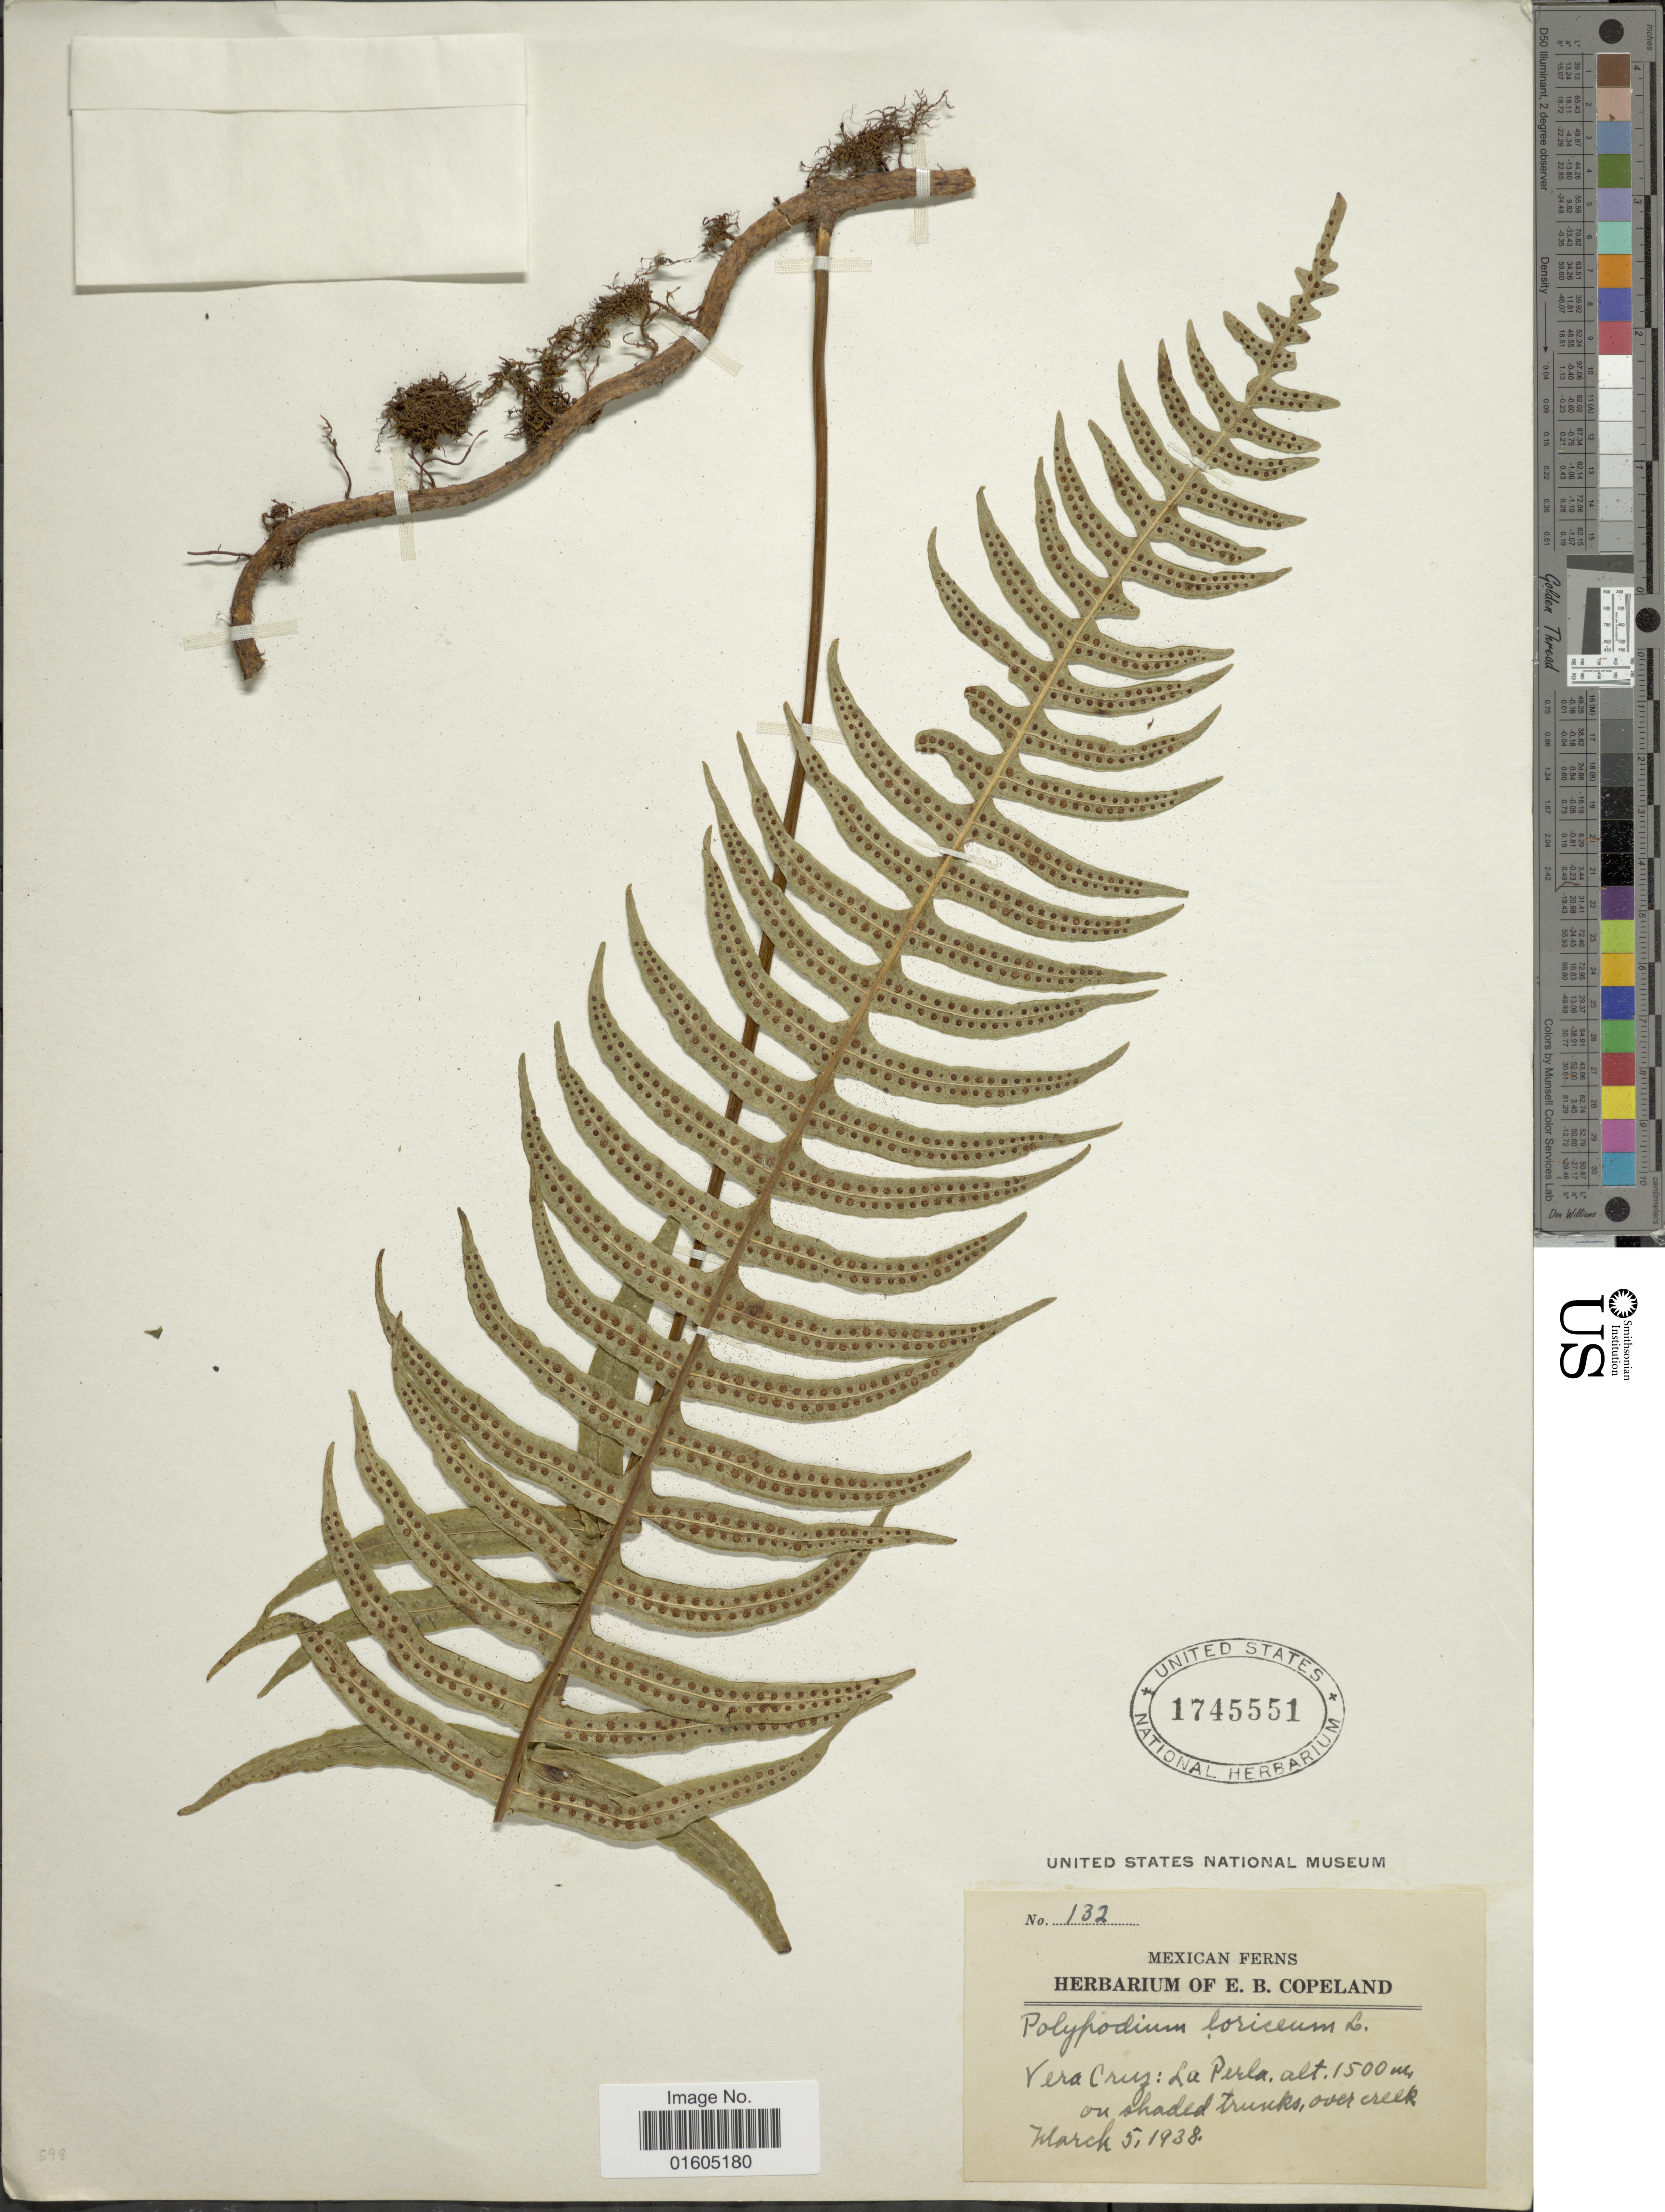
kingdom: Plantae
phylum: Tracheophyta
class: Polypodiopsida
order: Polypodiales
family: Polypodiaceae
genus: Serpocaulon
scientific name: Serpocaulon loriceum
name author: (L.) A.R. Sm.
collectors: E. B. Copeland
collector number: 132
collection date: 1938-03-05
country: Mexico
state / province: Veracruz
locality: Mexican. Vera Cruz: La Perla. on shaded trunks over creek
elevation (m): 1500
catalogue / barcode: US 1745551